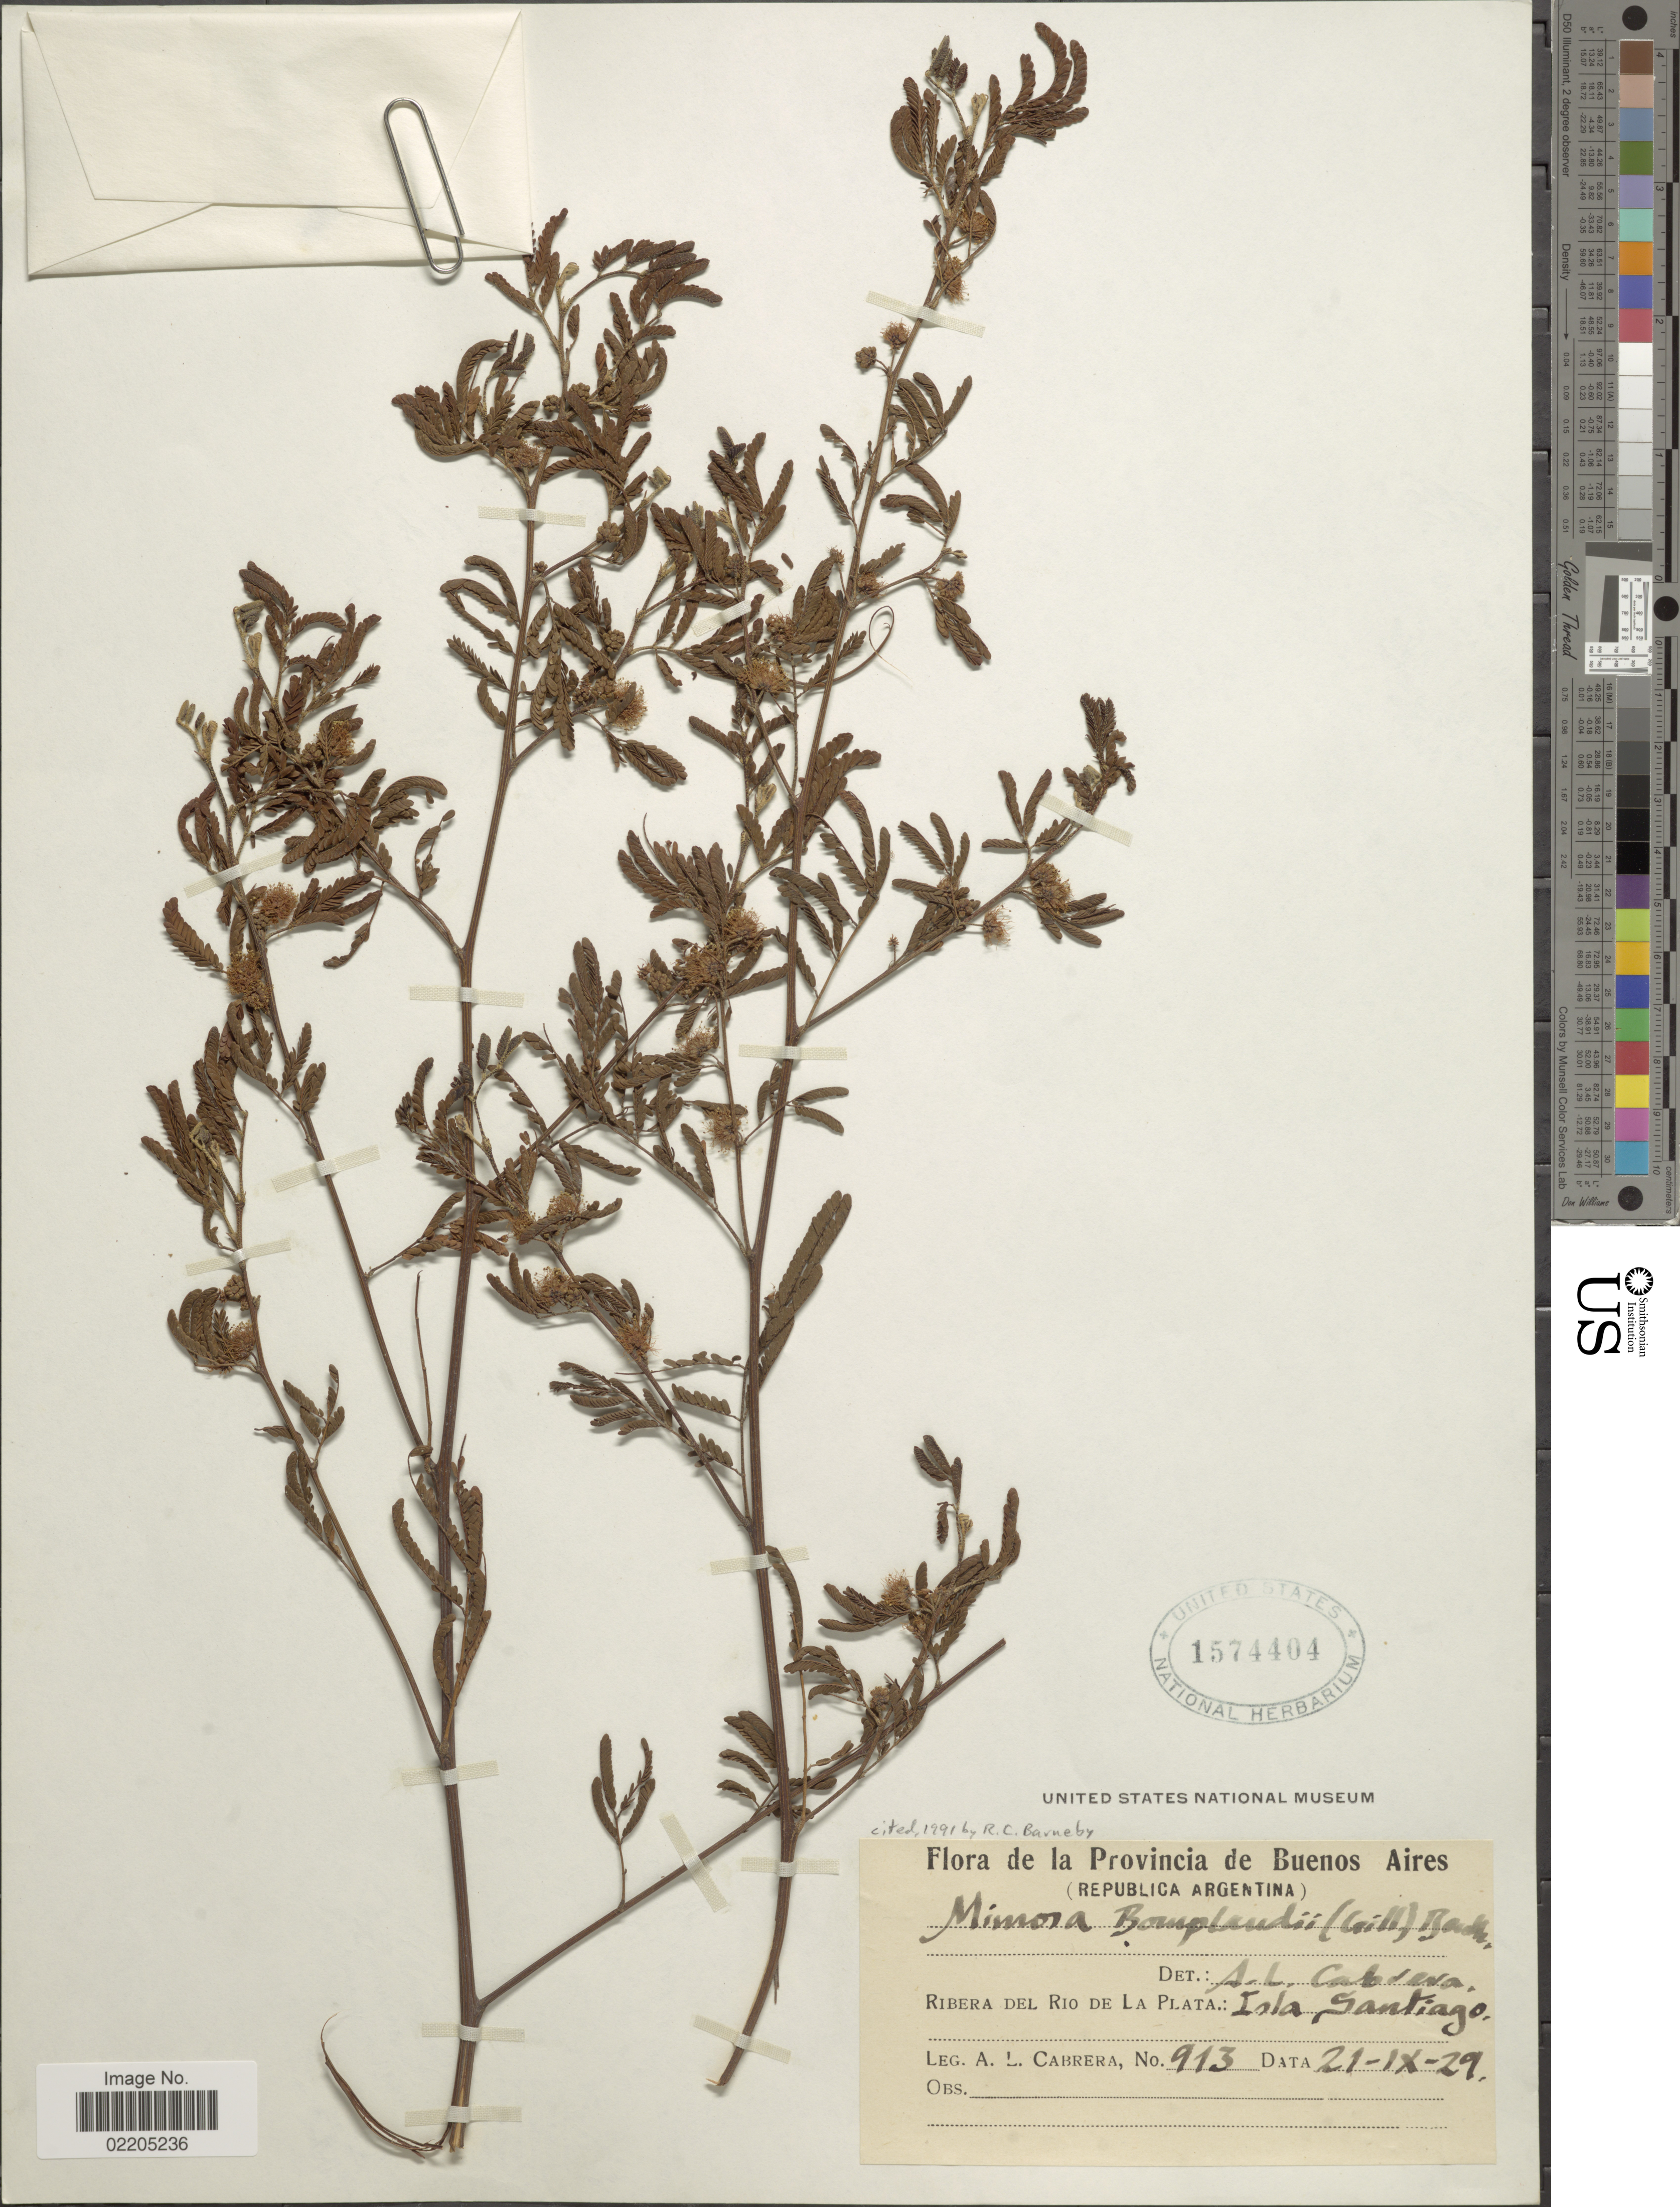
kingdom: Plantae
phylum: Tracheophyta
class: Magnoliopsida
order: Fabales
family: Fabaceae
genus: Mimosa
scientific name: Mimosa bonplandii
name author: Benth.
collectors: A. L. Cabrera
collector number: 913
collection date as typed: Transcribed d/m/y: 21/9/29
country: Argentina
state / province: Buenos Aires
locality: Ribera del Rio de La Plata, Isla Santiago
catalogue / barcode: US 1574404